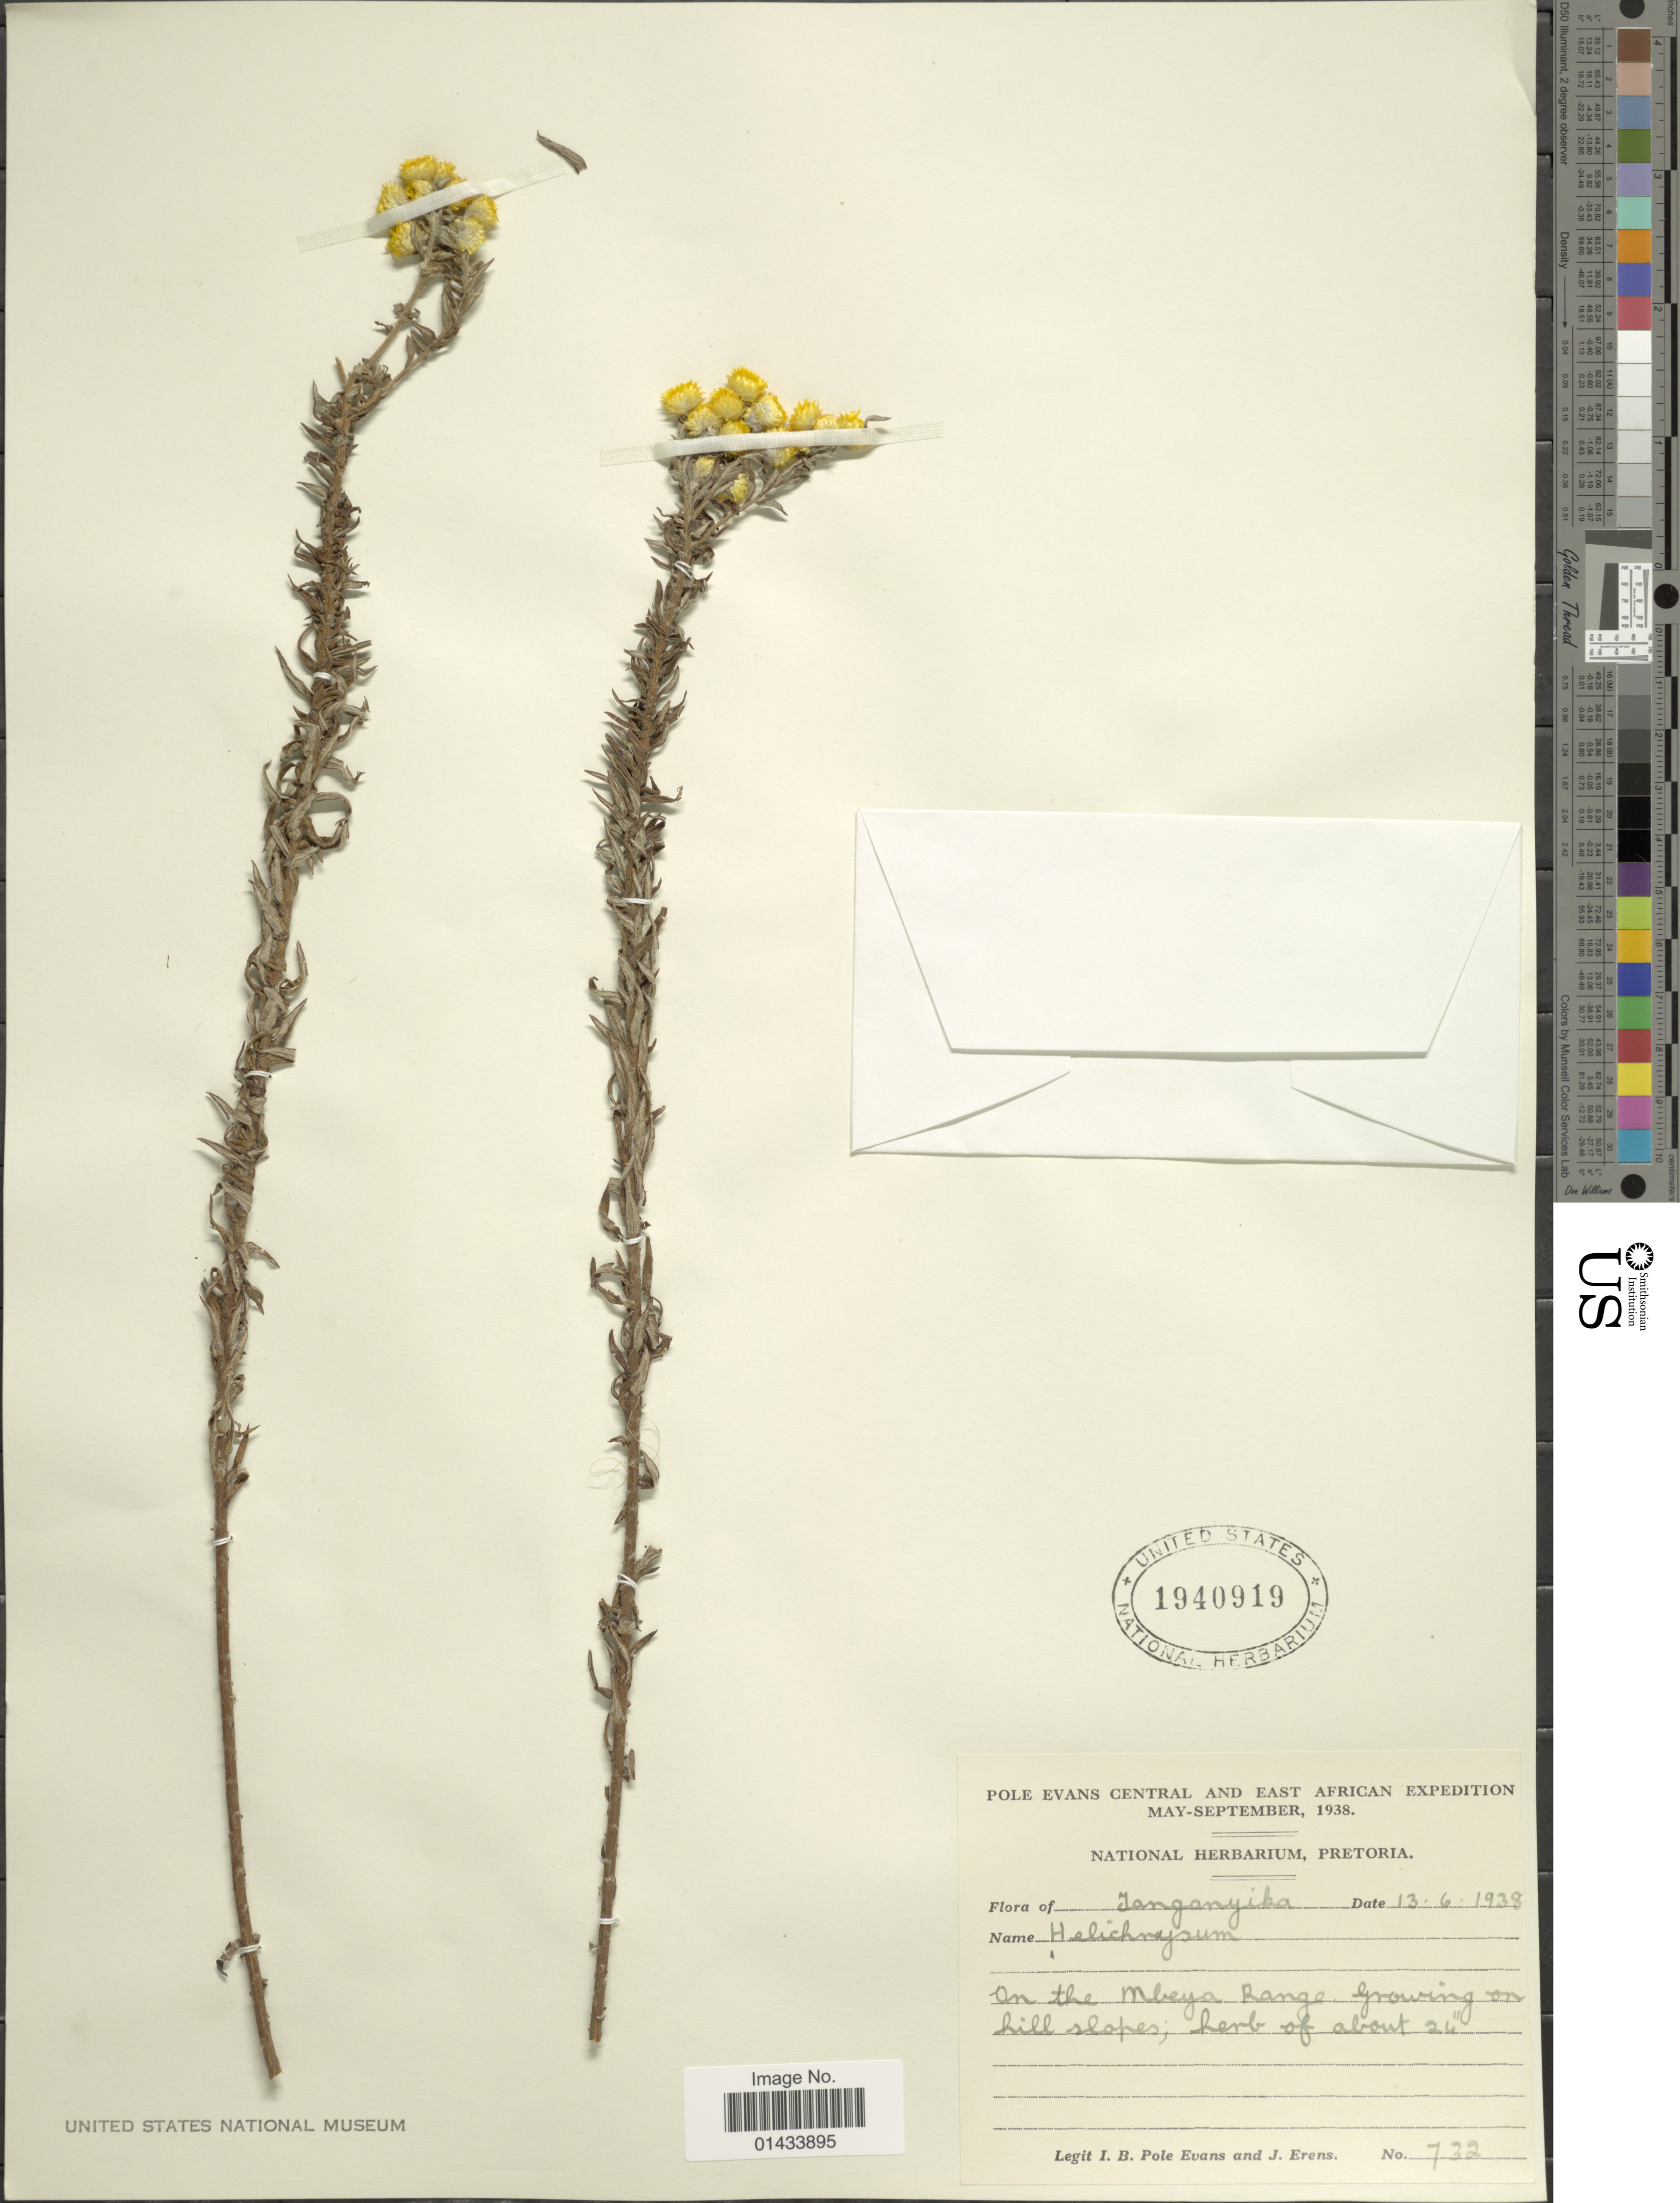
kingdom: Plantae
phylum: Tracheophyta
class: Magnoliopsida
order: Asterales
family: Asteraceae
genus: Helichrysum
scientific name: Helichrysum sp.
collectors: I. B. Pole-Evans & J. Erens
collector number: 732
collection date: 1938-06-13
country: Tanzania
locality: On the Mbeya Range, Tanganyika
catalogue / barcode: US 1940919